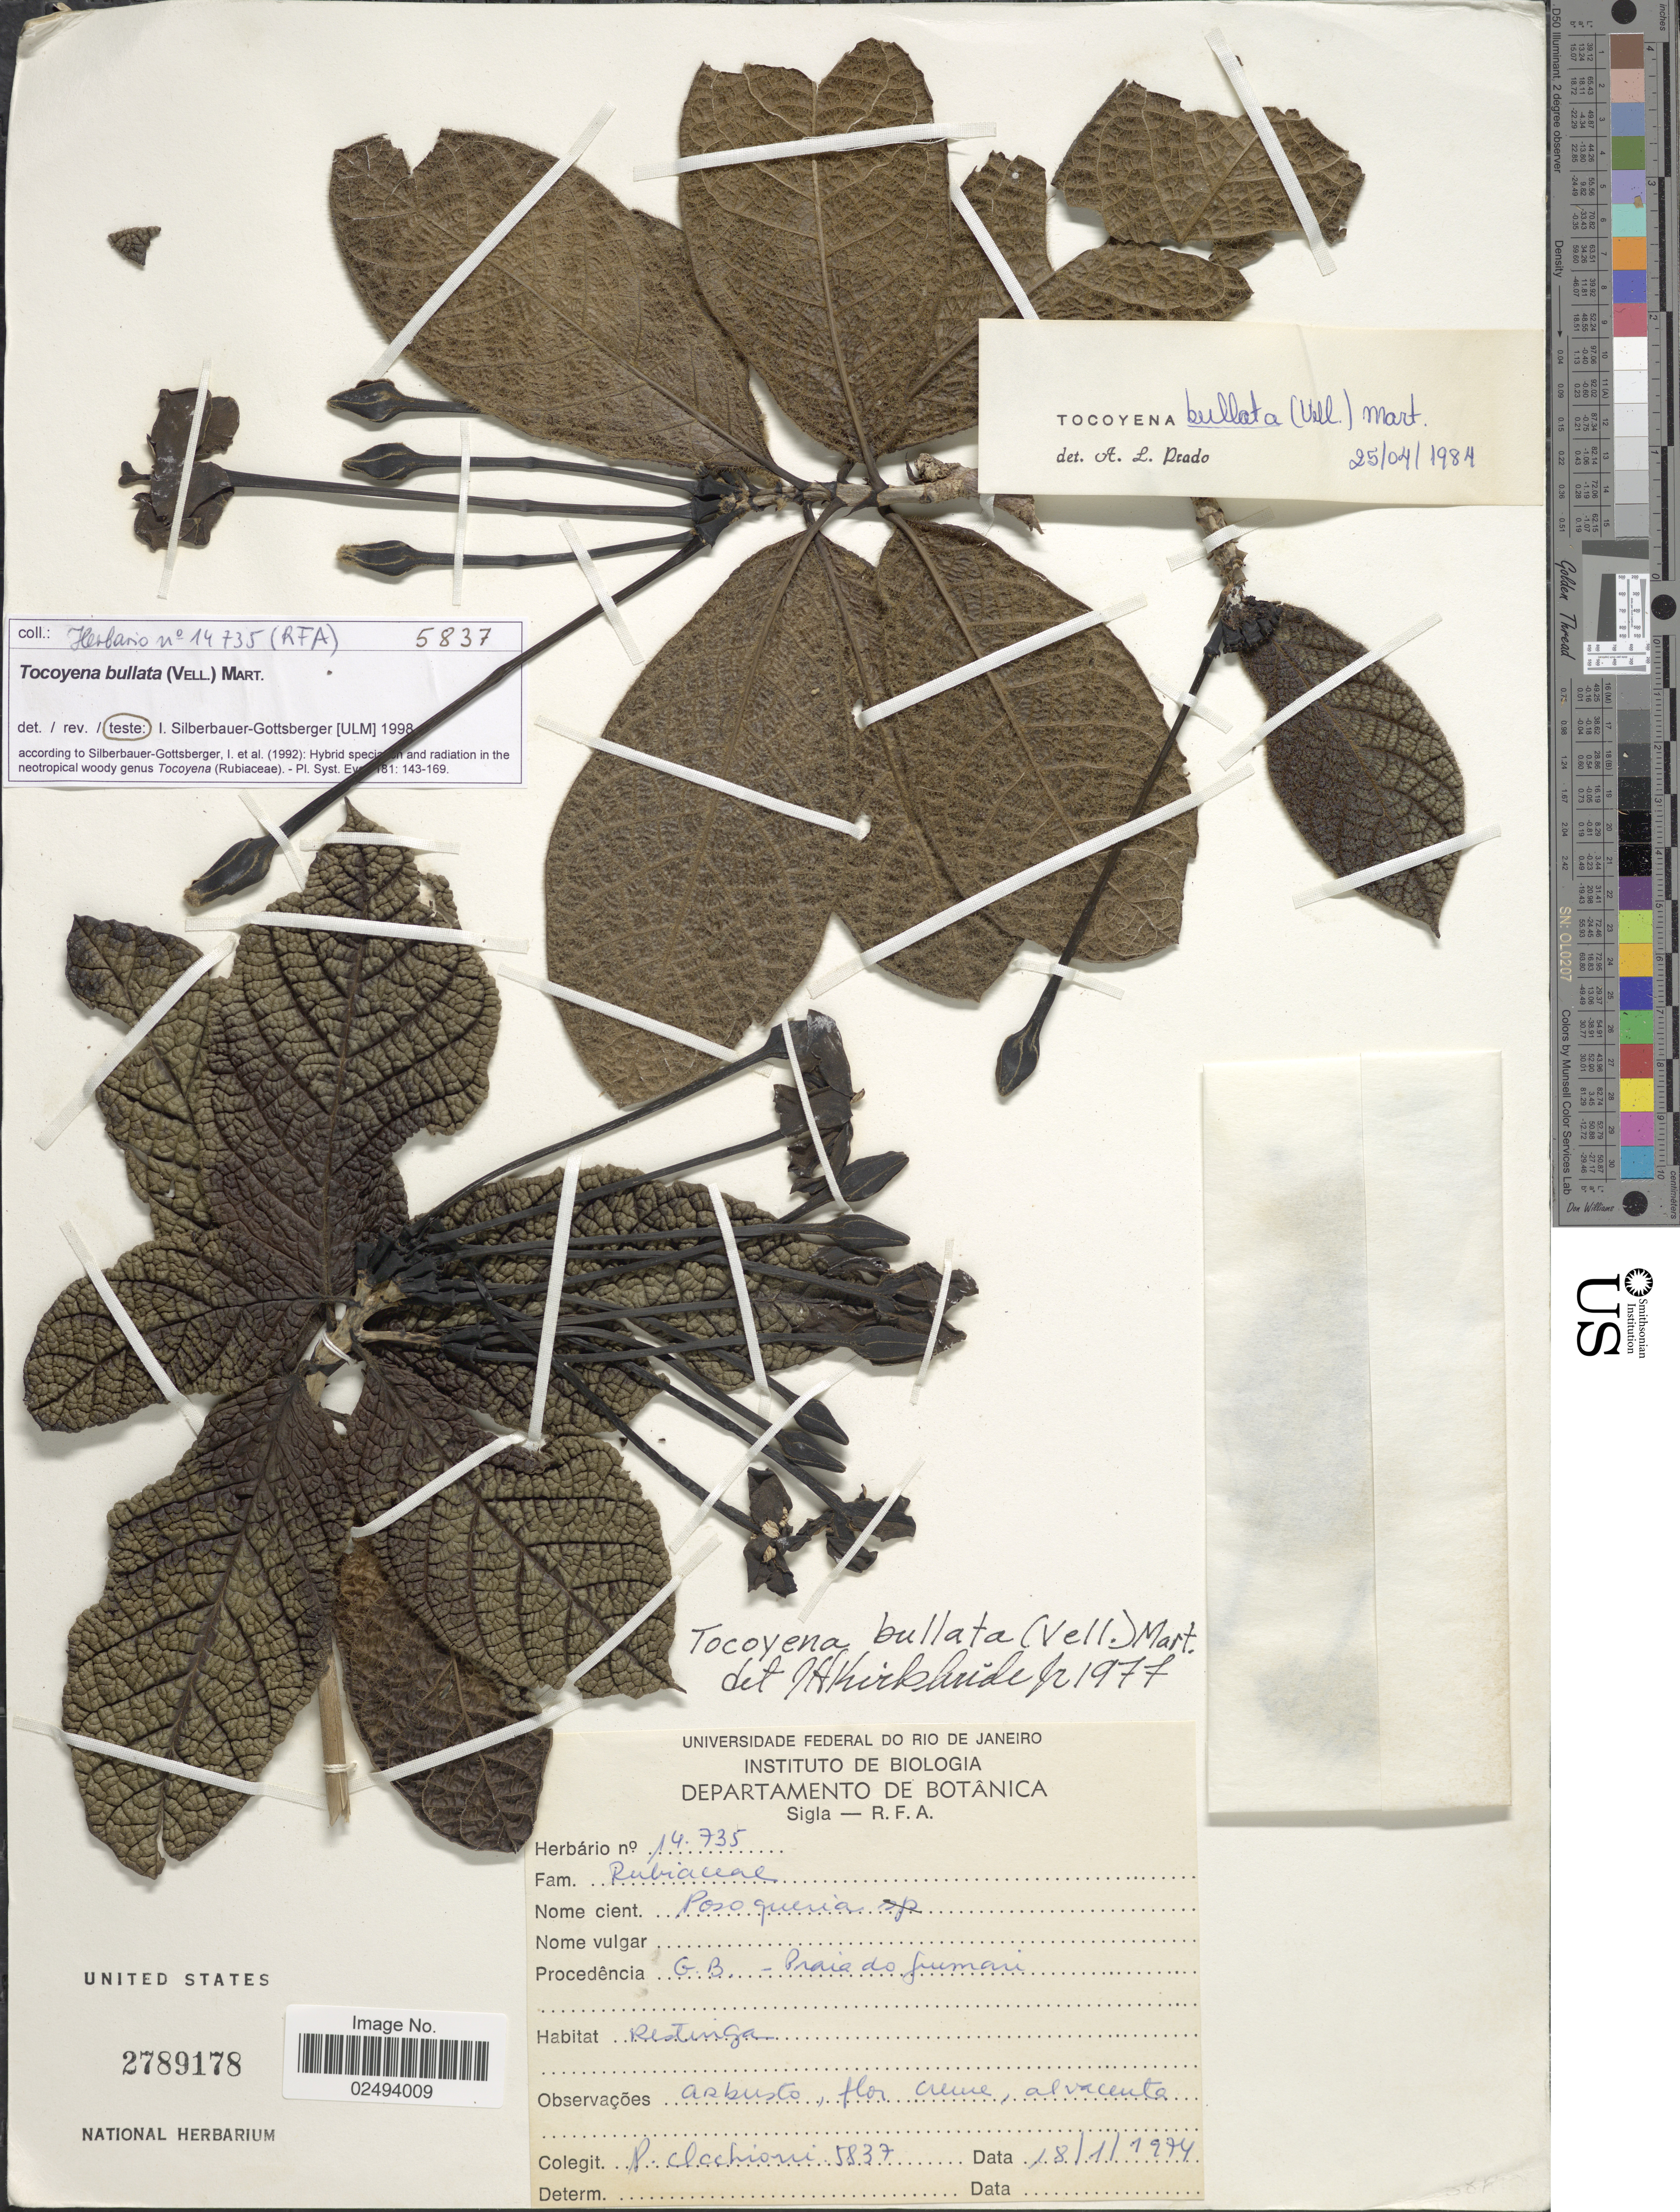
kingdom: Plantae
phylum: Tracheophyta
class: Magnoliopsida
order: Gentianales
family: Rubiaceae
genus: Tocoyena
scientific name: Tocoyena bullata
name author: (Vell.) Mart.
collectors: P. Occhioni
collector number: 5837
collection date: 1974-01-18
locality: G.B. - Praia do Juimari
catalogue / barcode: US 2789178